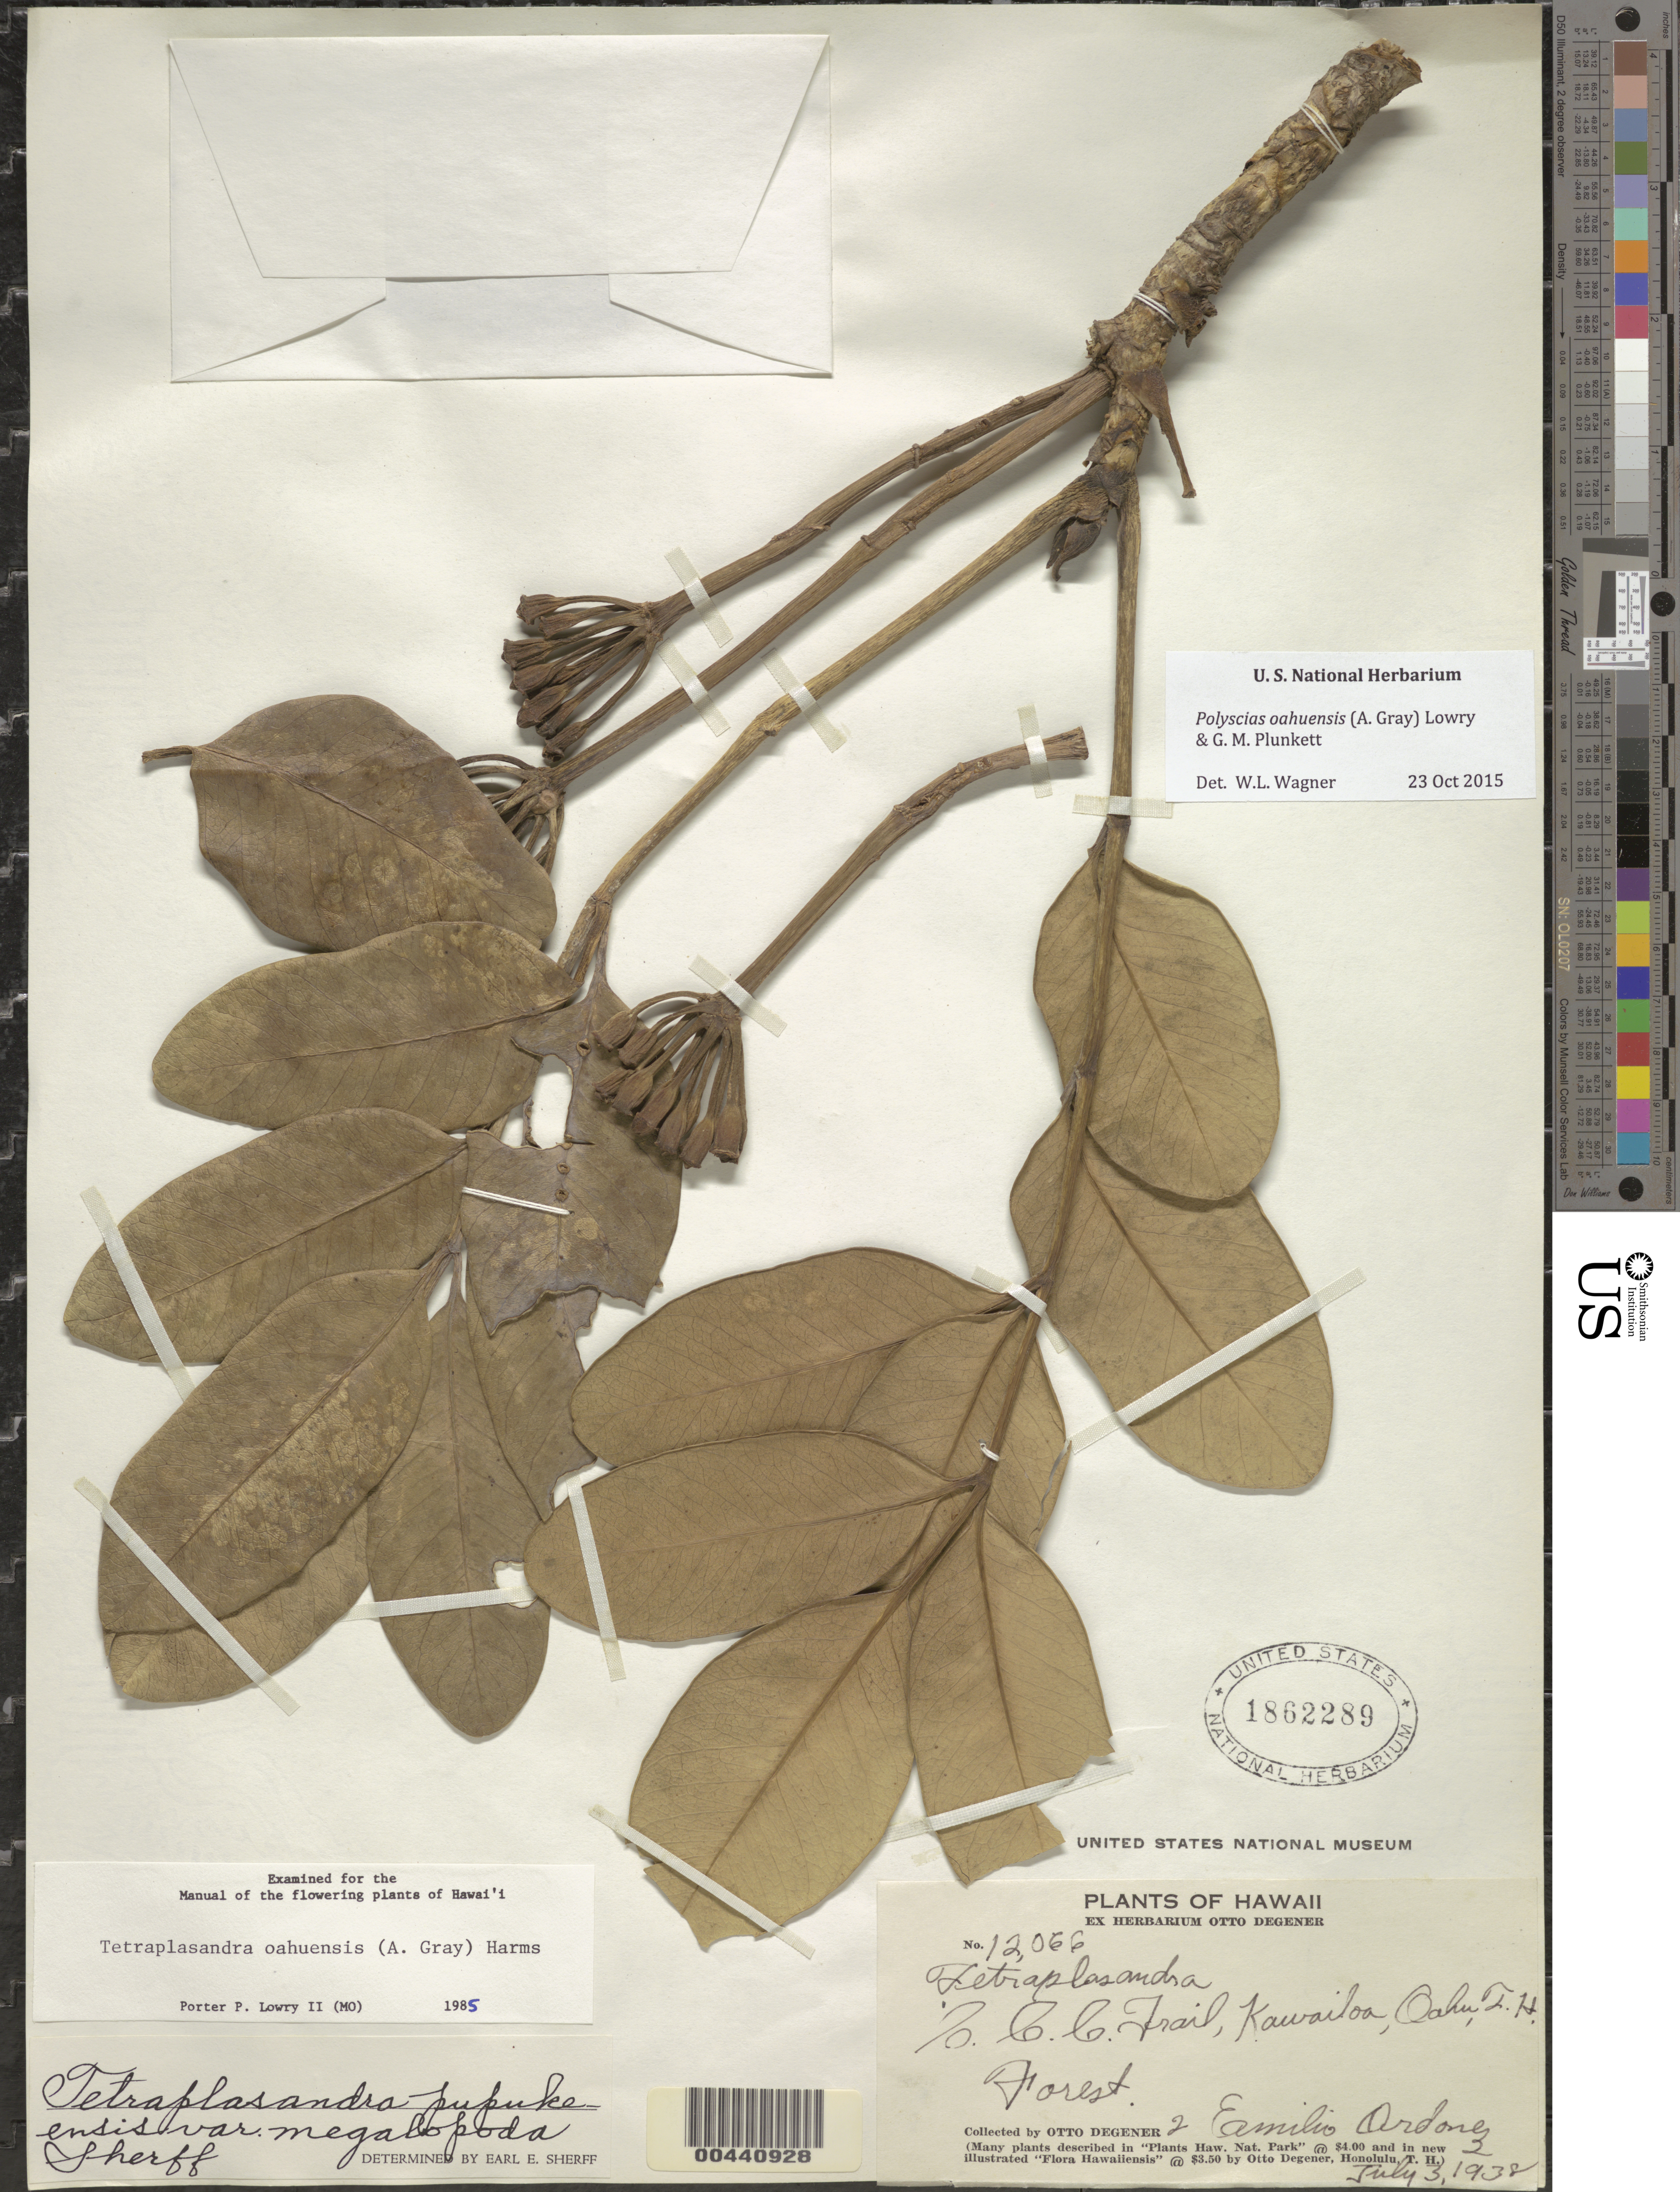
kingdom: Plantae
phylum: Tracheophyta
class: Magnoliopsida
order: Apiales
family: Araliaceae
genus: Polyscias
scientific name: Polyscias oahuensis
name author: (A. Gray) Lowry & G. M. Plunkett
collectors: O. Degener & E. Ordonez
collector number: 12066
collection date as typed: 3 Jul 193?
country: United States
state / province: Hawaii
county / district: Honolulu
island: Oahu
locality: C.C.C. Trail, Kawailoa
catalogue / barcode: US 1862289